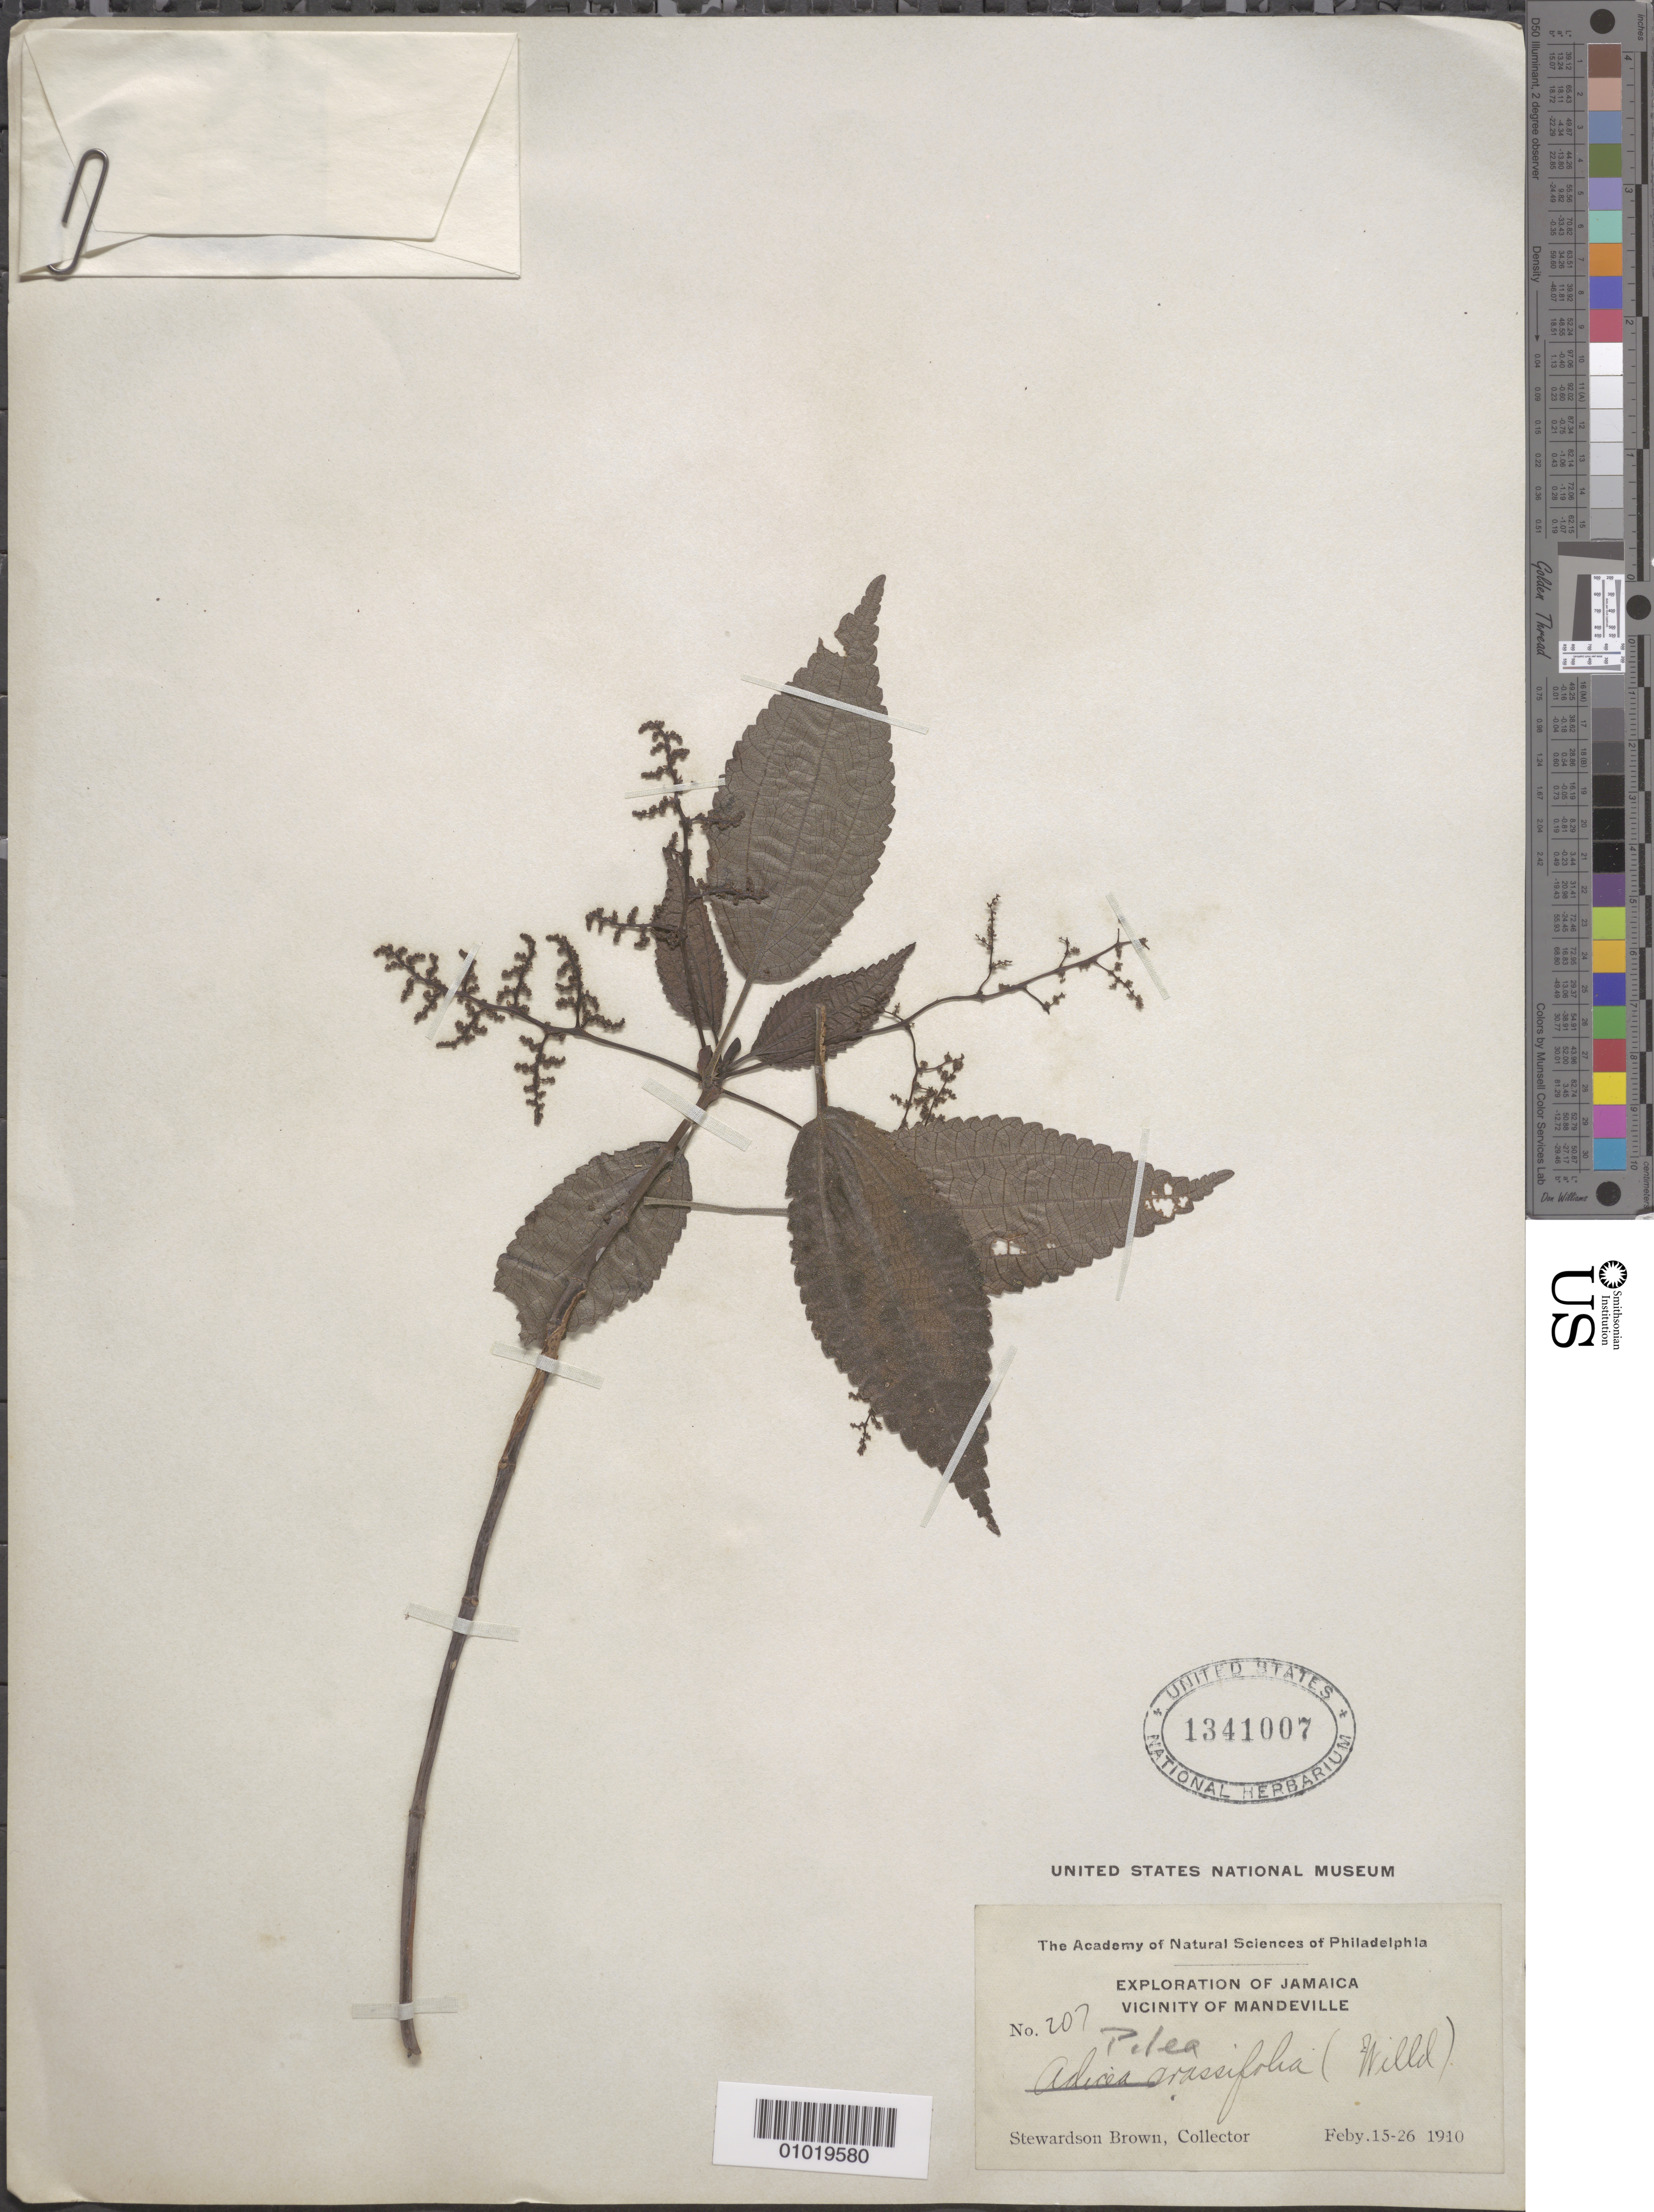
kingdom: Plantae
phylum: Tracheophyta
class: Magnoliopsida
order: Rosales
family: Urticaceae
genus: Pilea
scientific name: Pilea crassifolia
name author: (Willd.) Blume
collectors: S. Brown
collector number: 207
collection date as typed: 15 Feb 1910 to 26 Feb 1910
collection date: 1910-02-15/1910-02-26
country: Jamaica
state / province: Manchester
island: Jamaica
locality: Vicinity of Mandeville.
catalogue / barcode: US 1341007